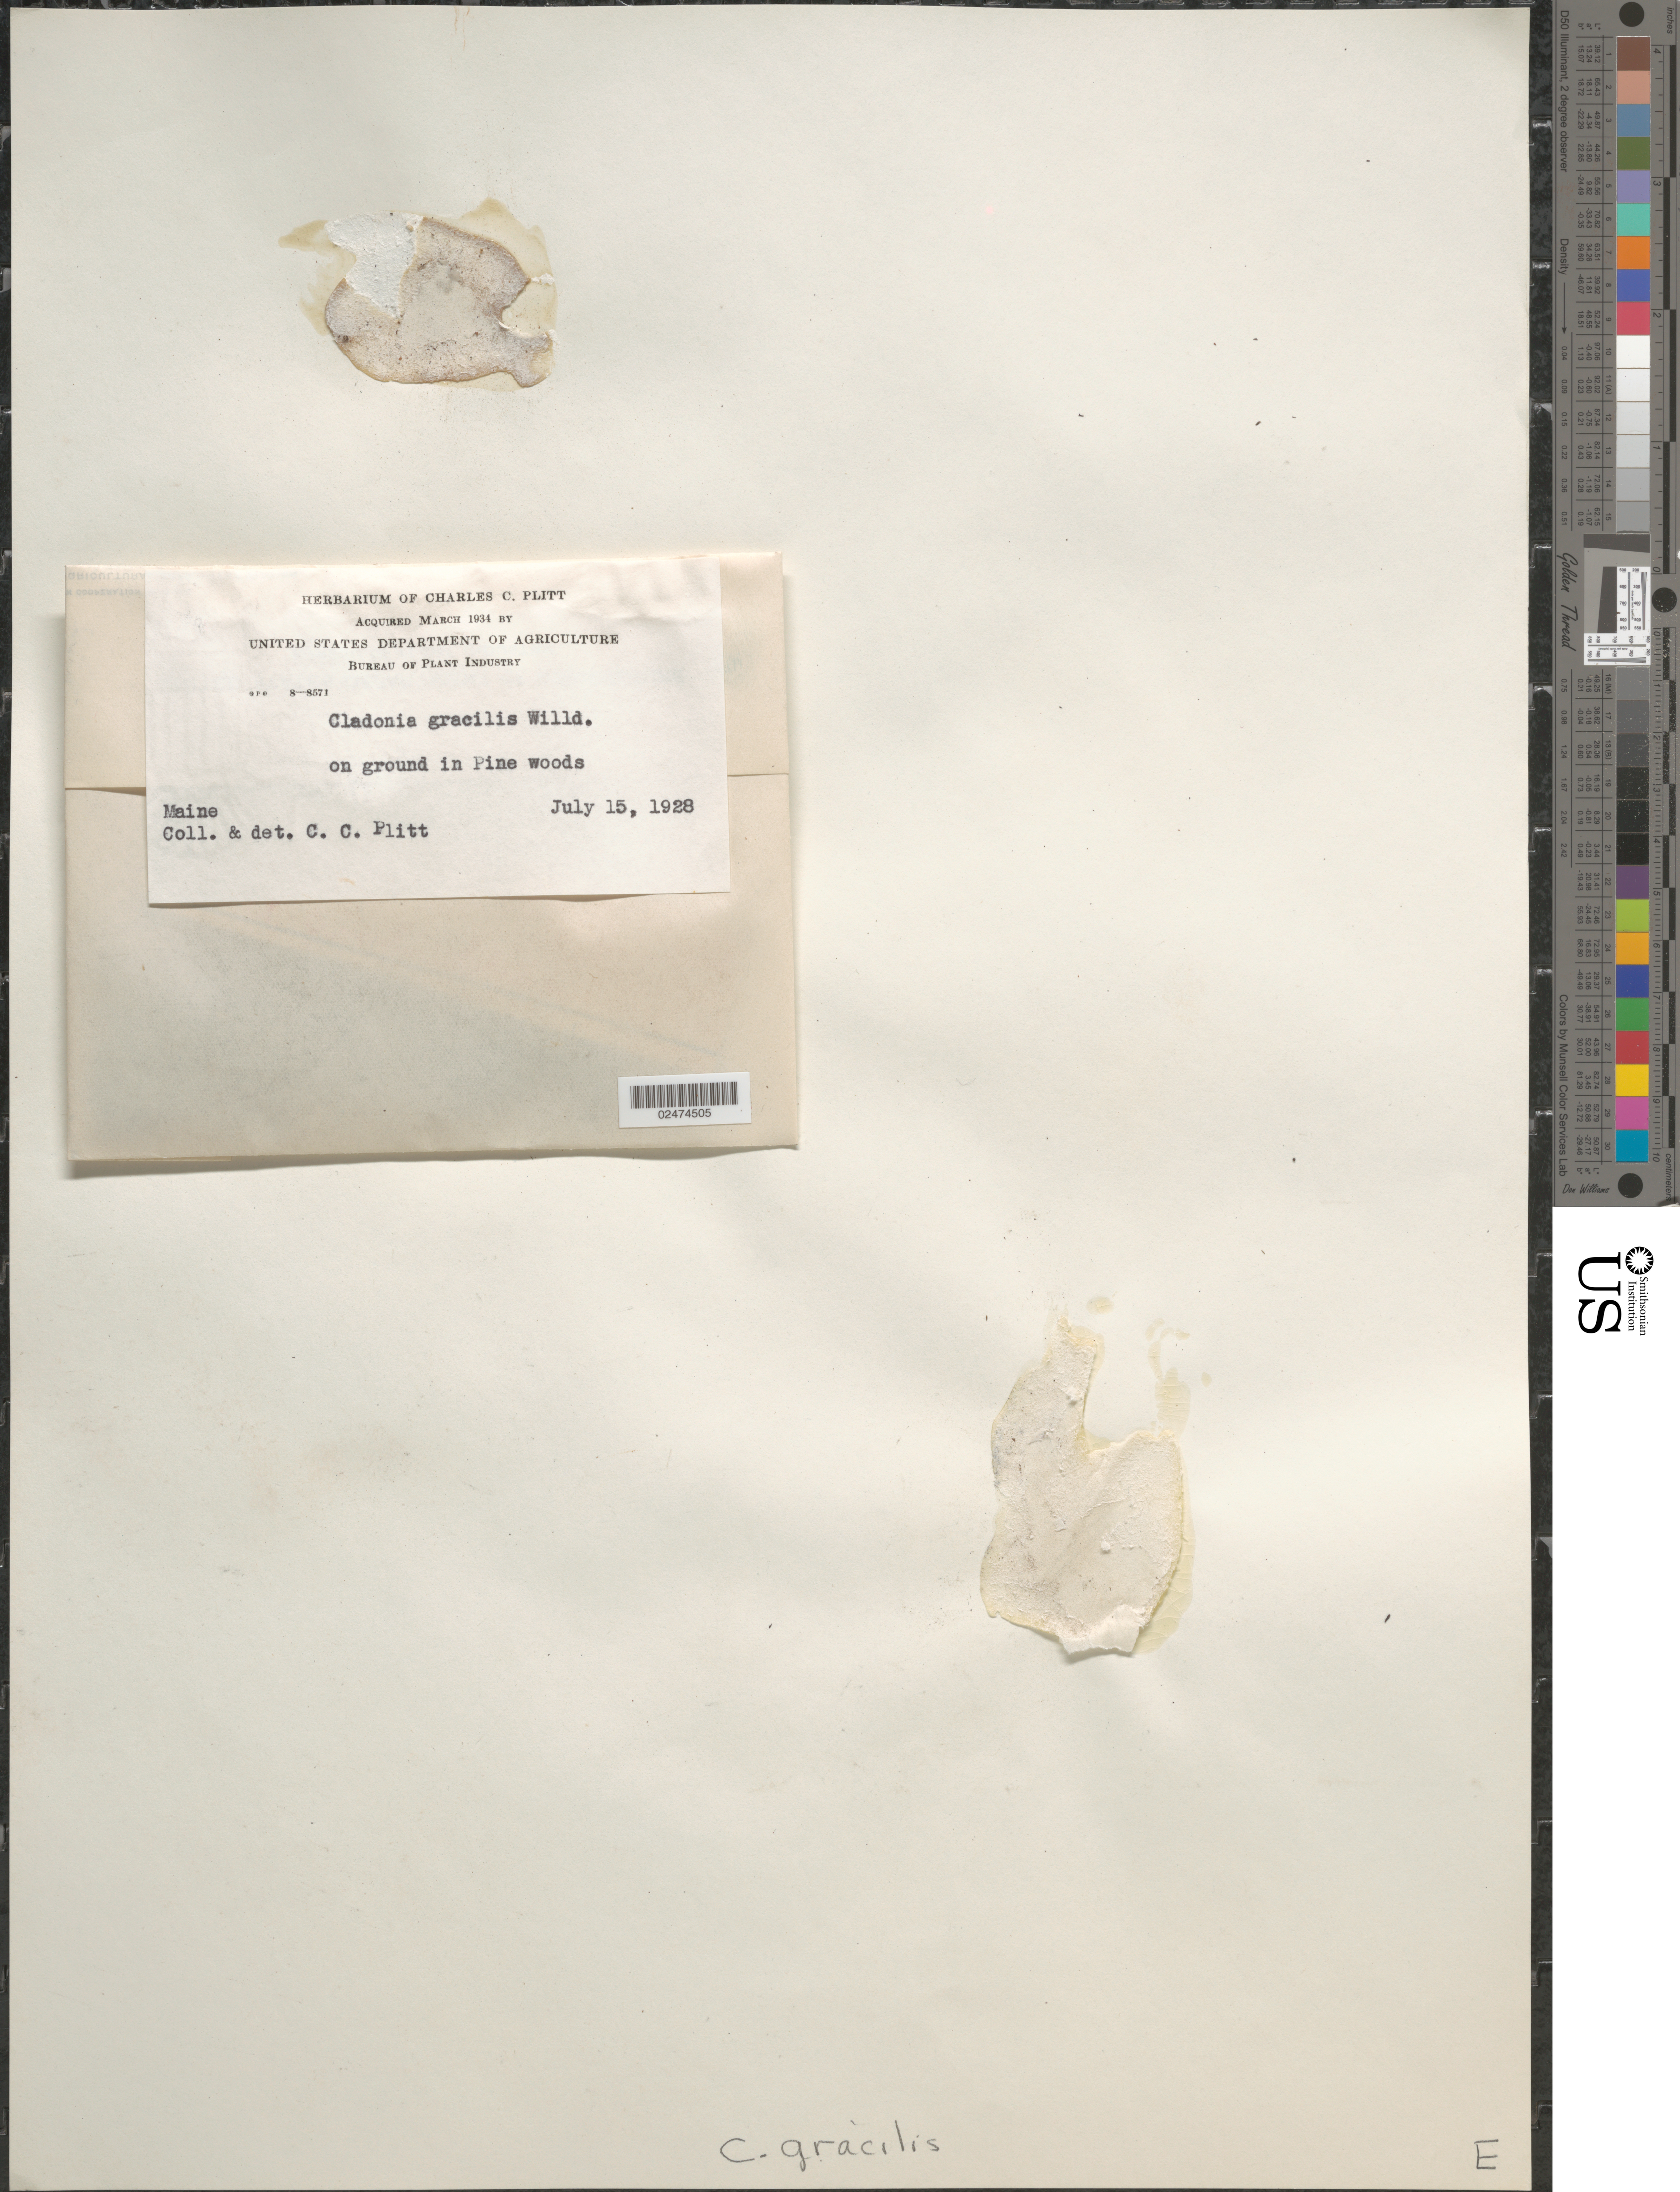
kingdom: Fungi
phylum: Ascomycota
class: Lecanoromycetes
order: Lecanorales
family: Cladoniaceae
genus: Cladonia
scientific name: Cladonia gracilis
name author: (L.) Willd.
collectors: C. Plitt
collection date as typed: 15 Jul 1928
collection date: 1928-07-15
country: United States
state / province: Maine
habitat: on ground in pine woods